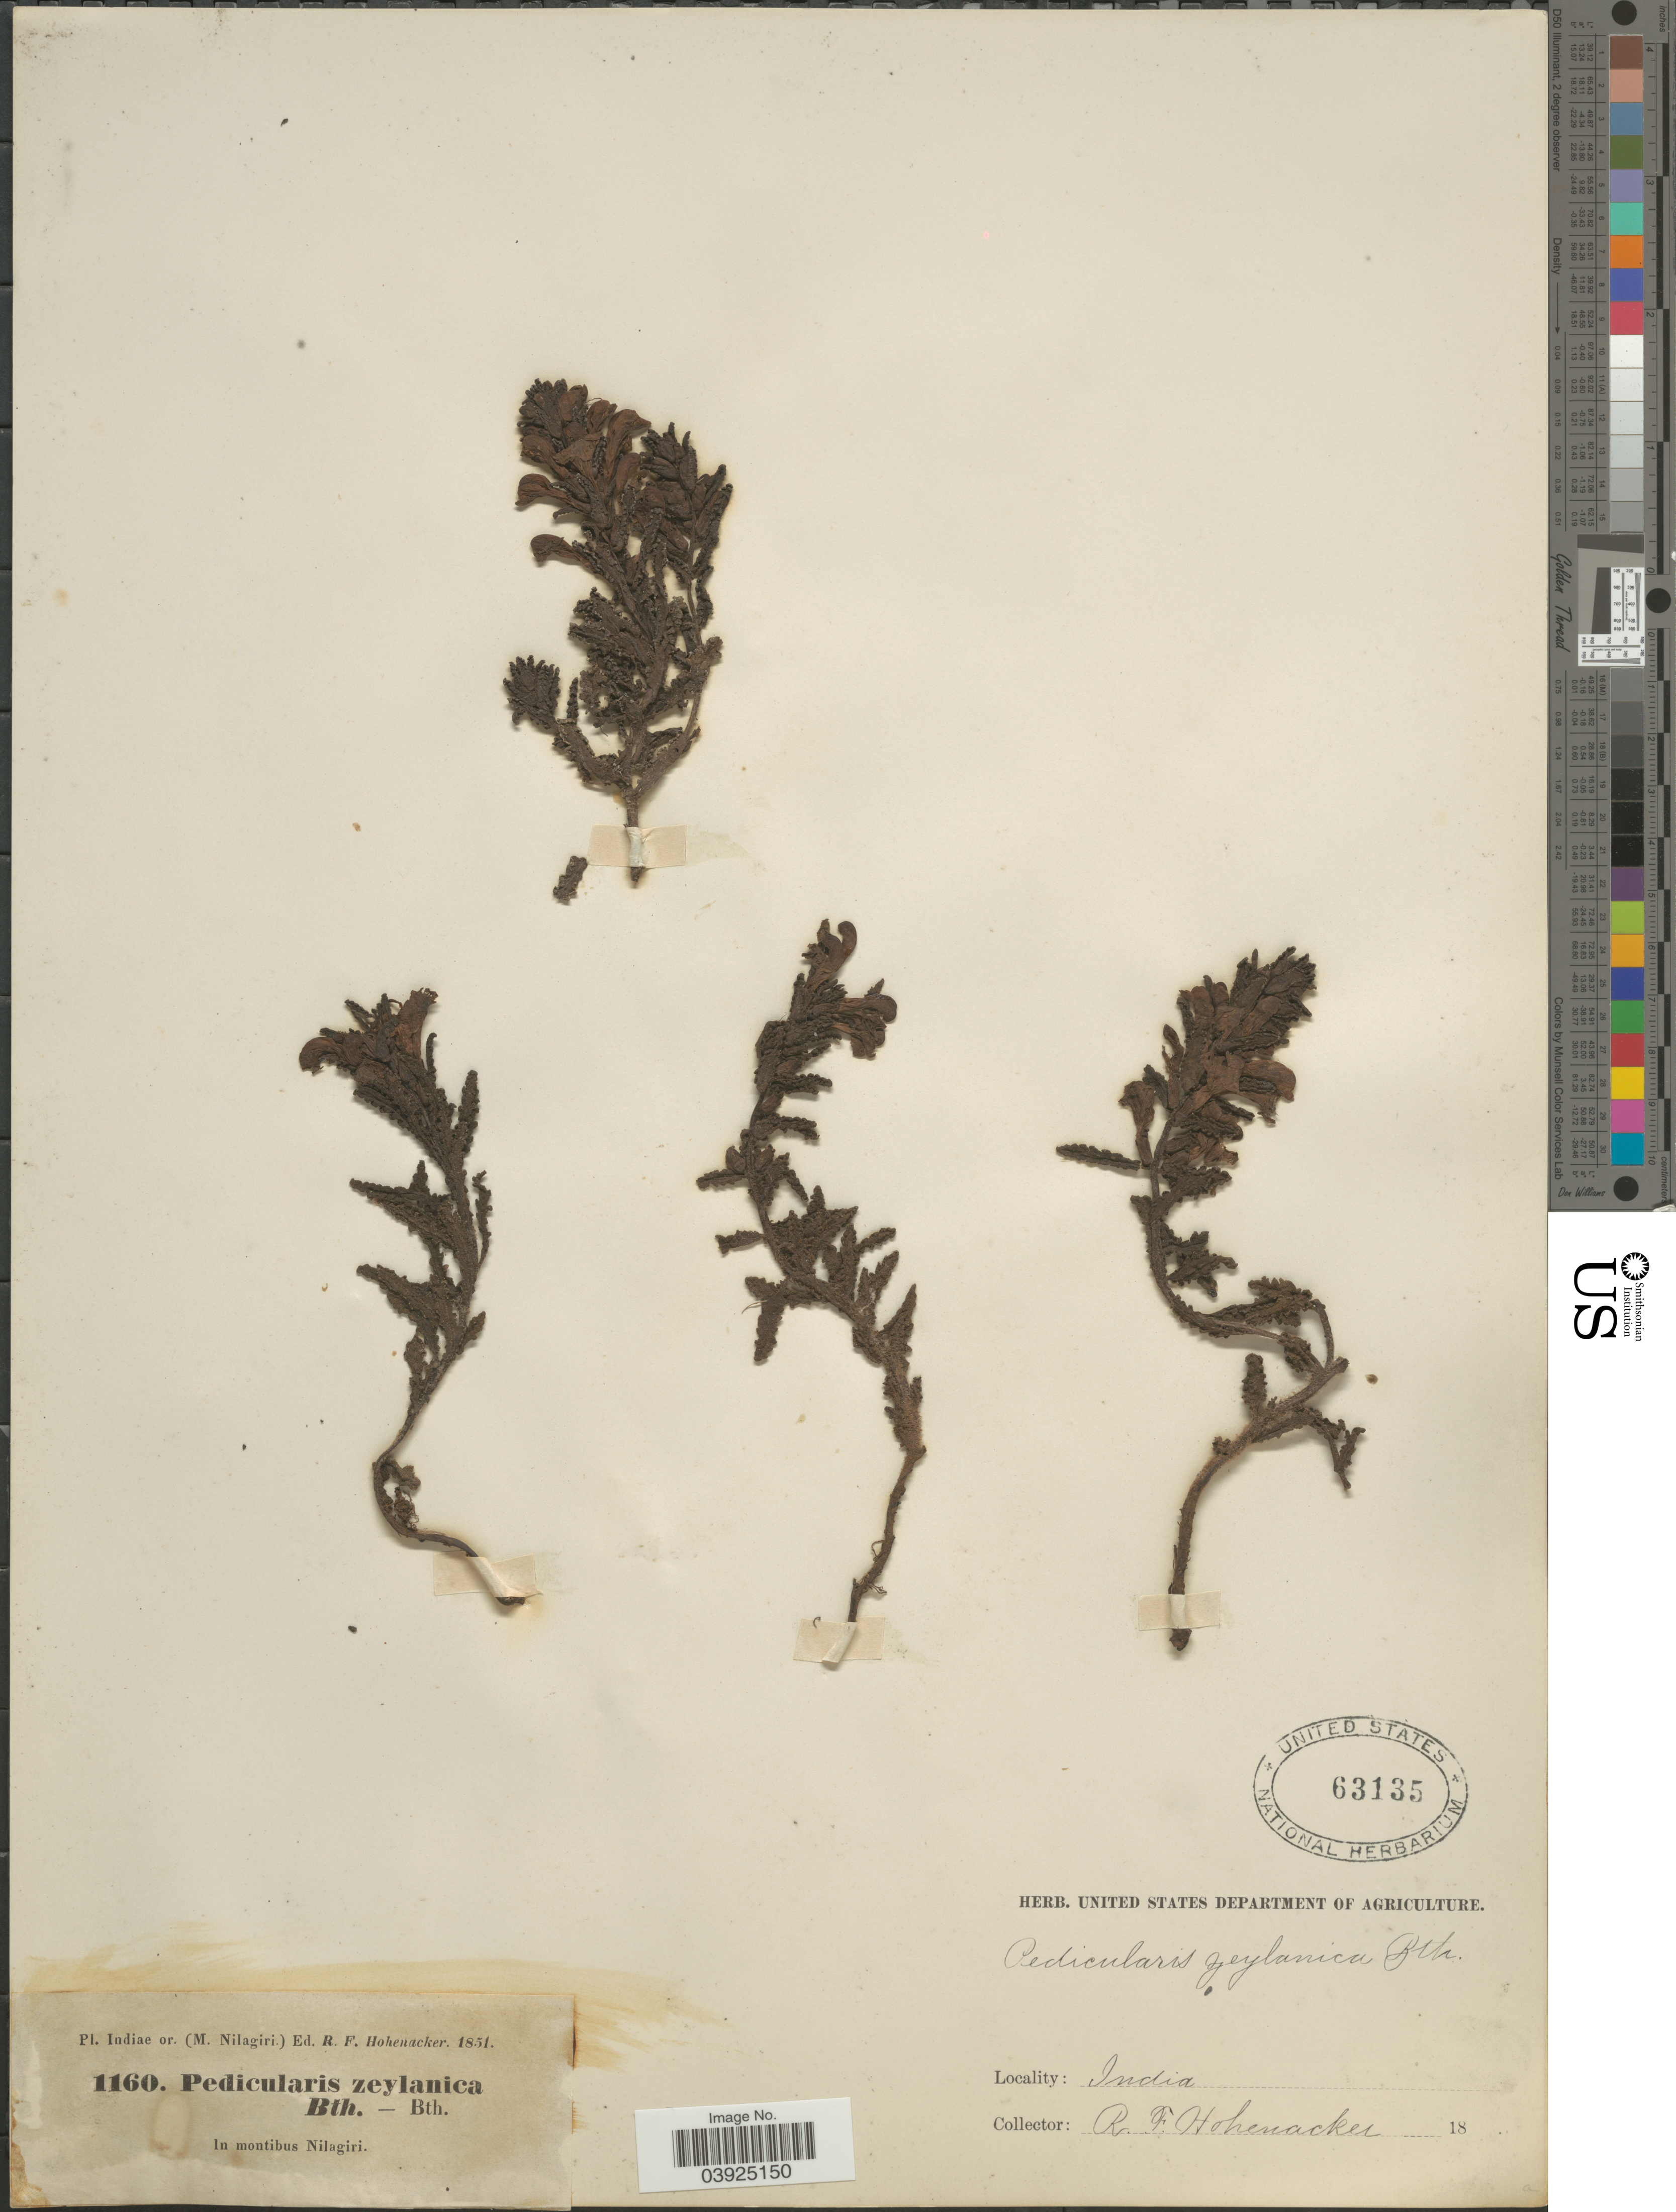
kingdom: Plantae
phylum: Tracheophyta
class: Magnoliopsida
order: Lamiales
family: Orobanchaceae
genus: Pedicularis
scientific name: Pedicularis zeylanica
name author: Benth.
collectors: R. F. Hohenacker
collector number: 1160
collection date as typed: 18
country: India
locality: Indiae or. (M. Nilagiri). in montibus Nilagiri.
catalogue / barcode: US 63135